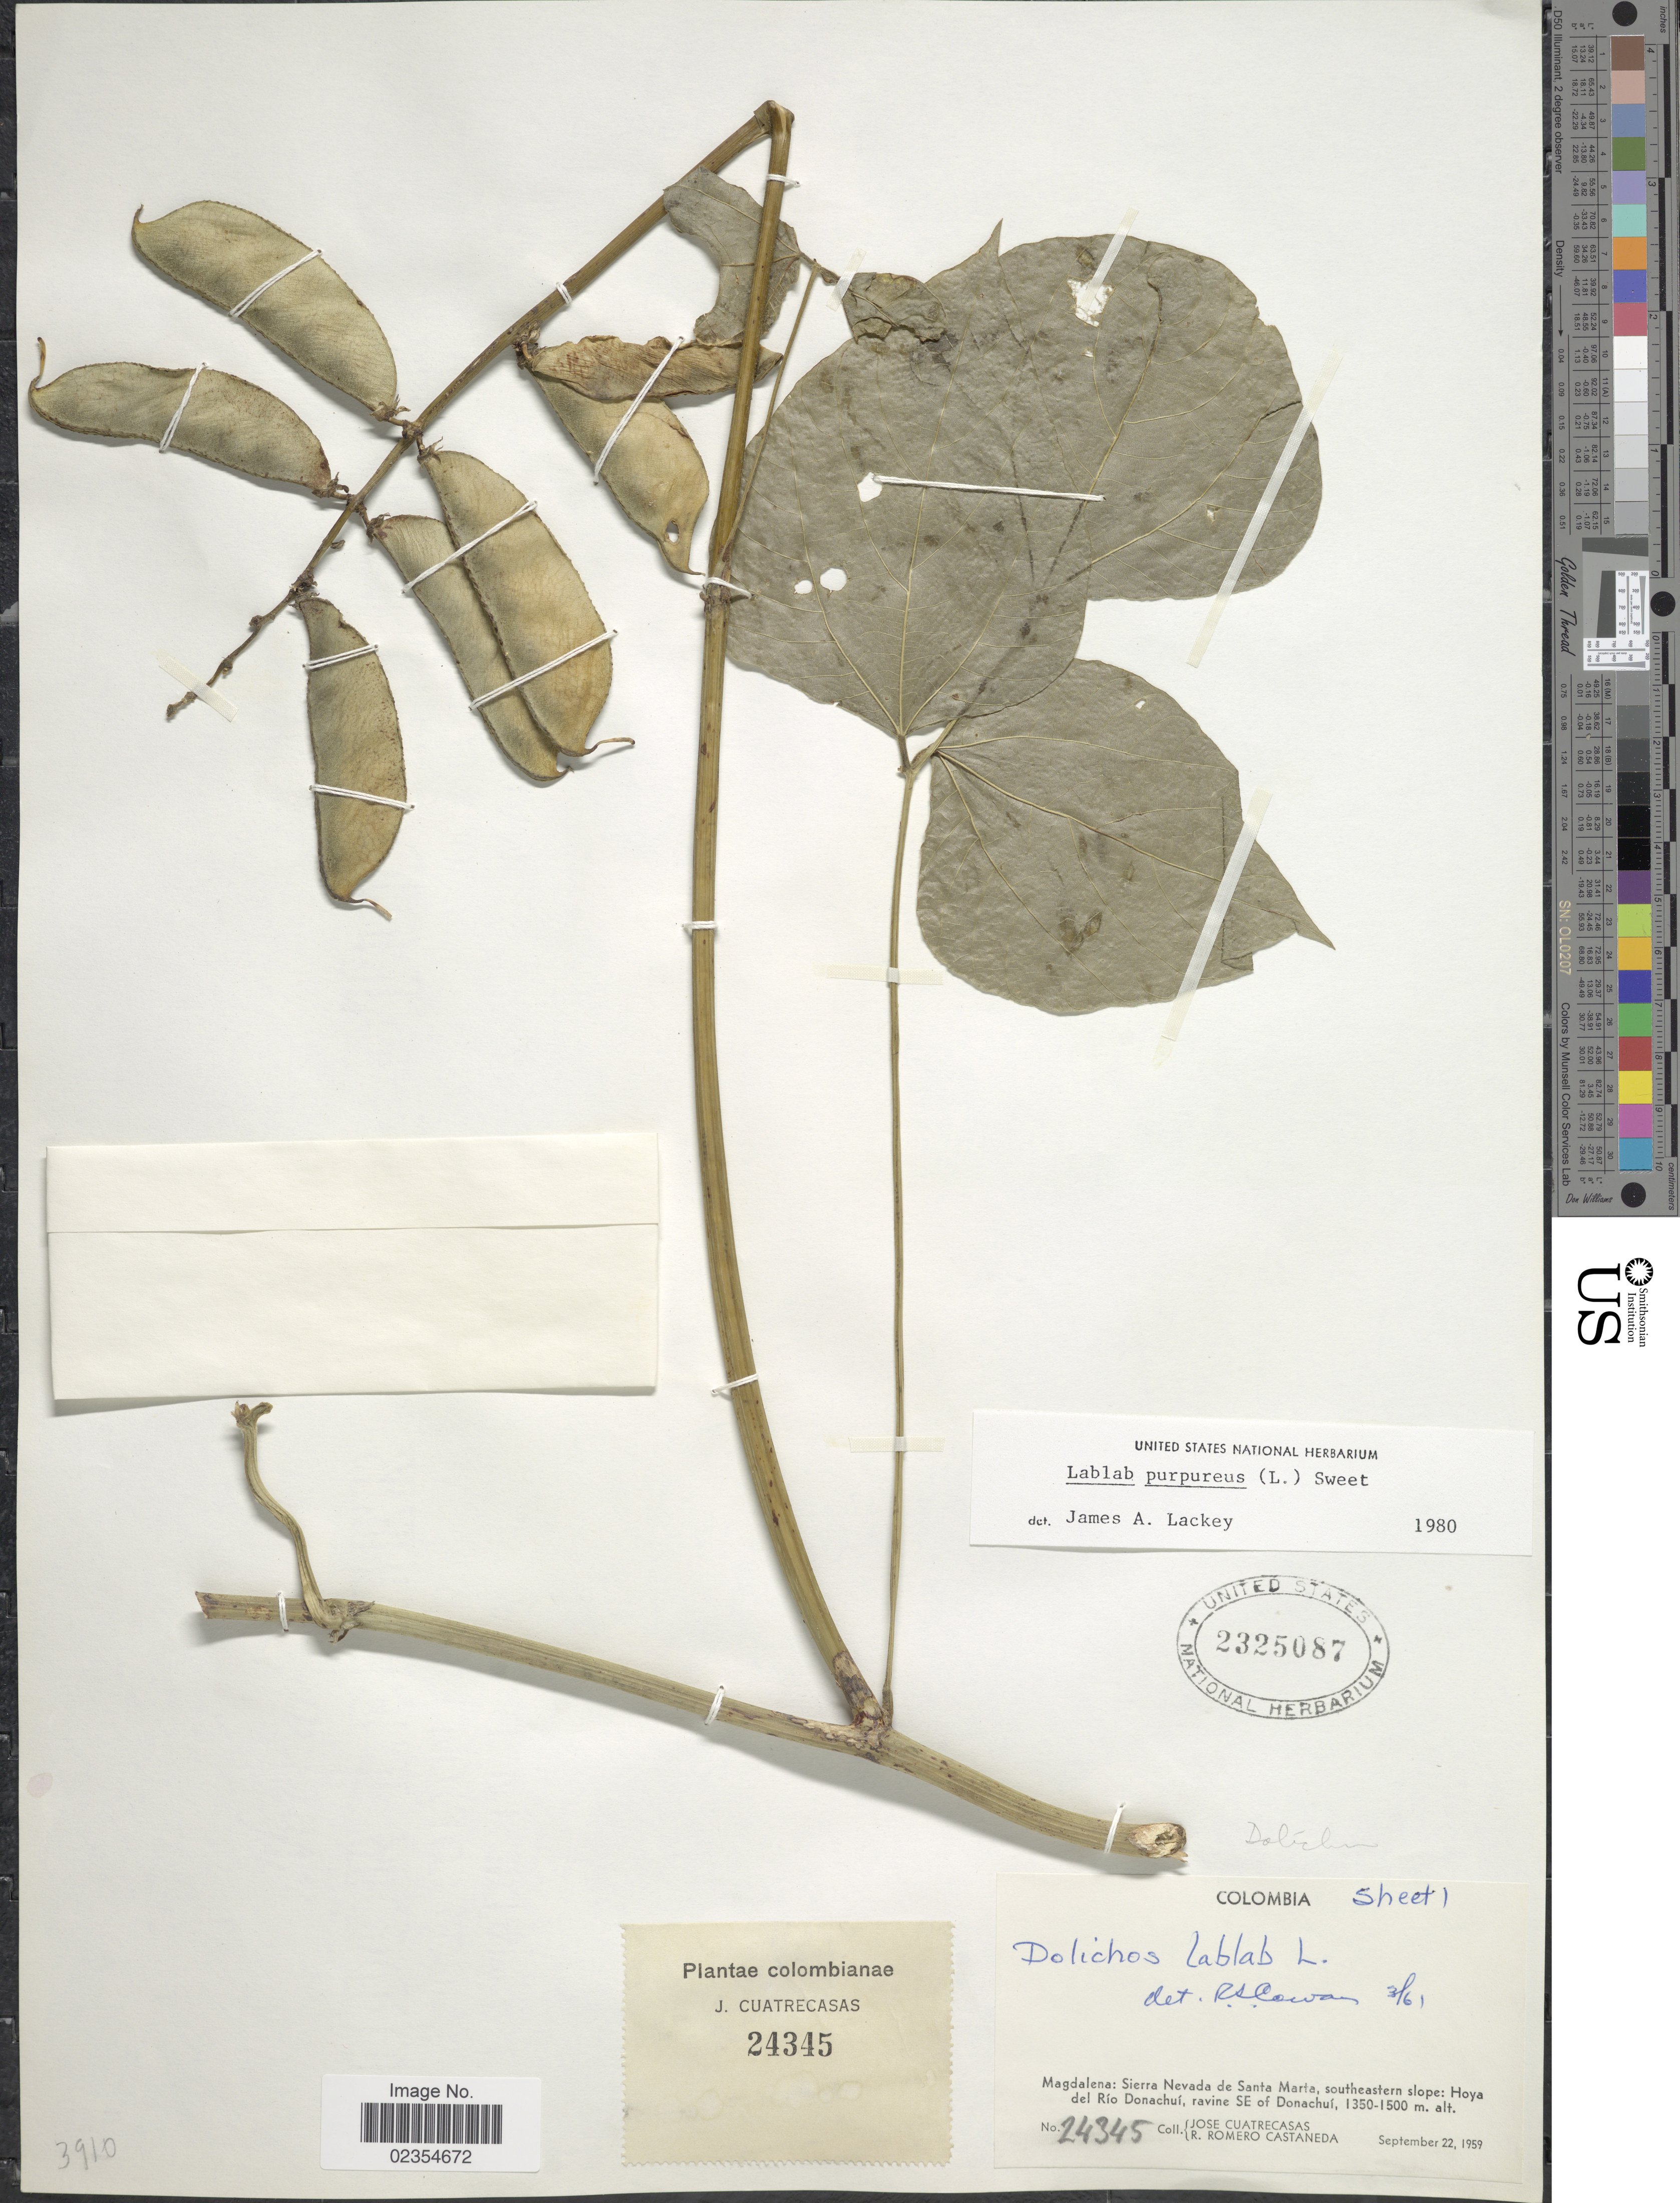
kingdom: Plantae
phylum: Tracheophyta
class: Magnoliopsida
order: Fabales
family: Fabaceae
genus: Lablab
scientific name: Lablab purpureus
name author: (L.) Sweet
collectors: J. Cuatrecasas & R. Romero Castañeda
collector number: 24345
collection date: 1959-09-22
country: Colombia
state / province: Magdalena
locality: Sierra Nevada de Santa Maria, southeastern slope: Hoya del Rio Donachui, ravine SE of Donachui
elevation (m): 1350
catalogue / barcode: US 2325087